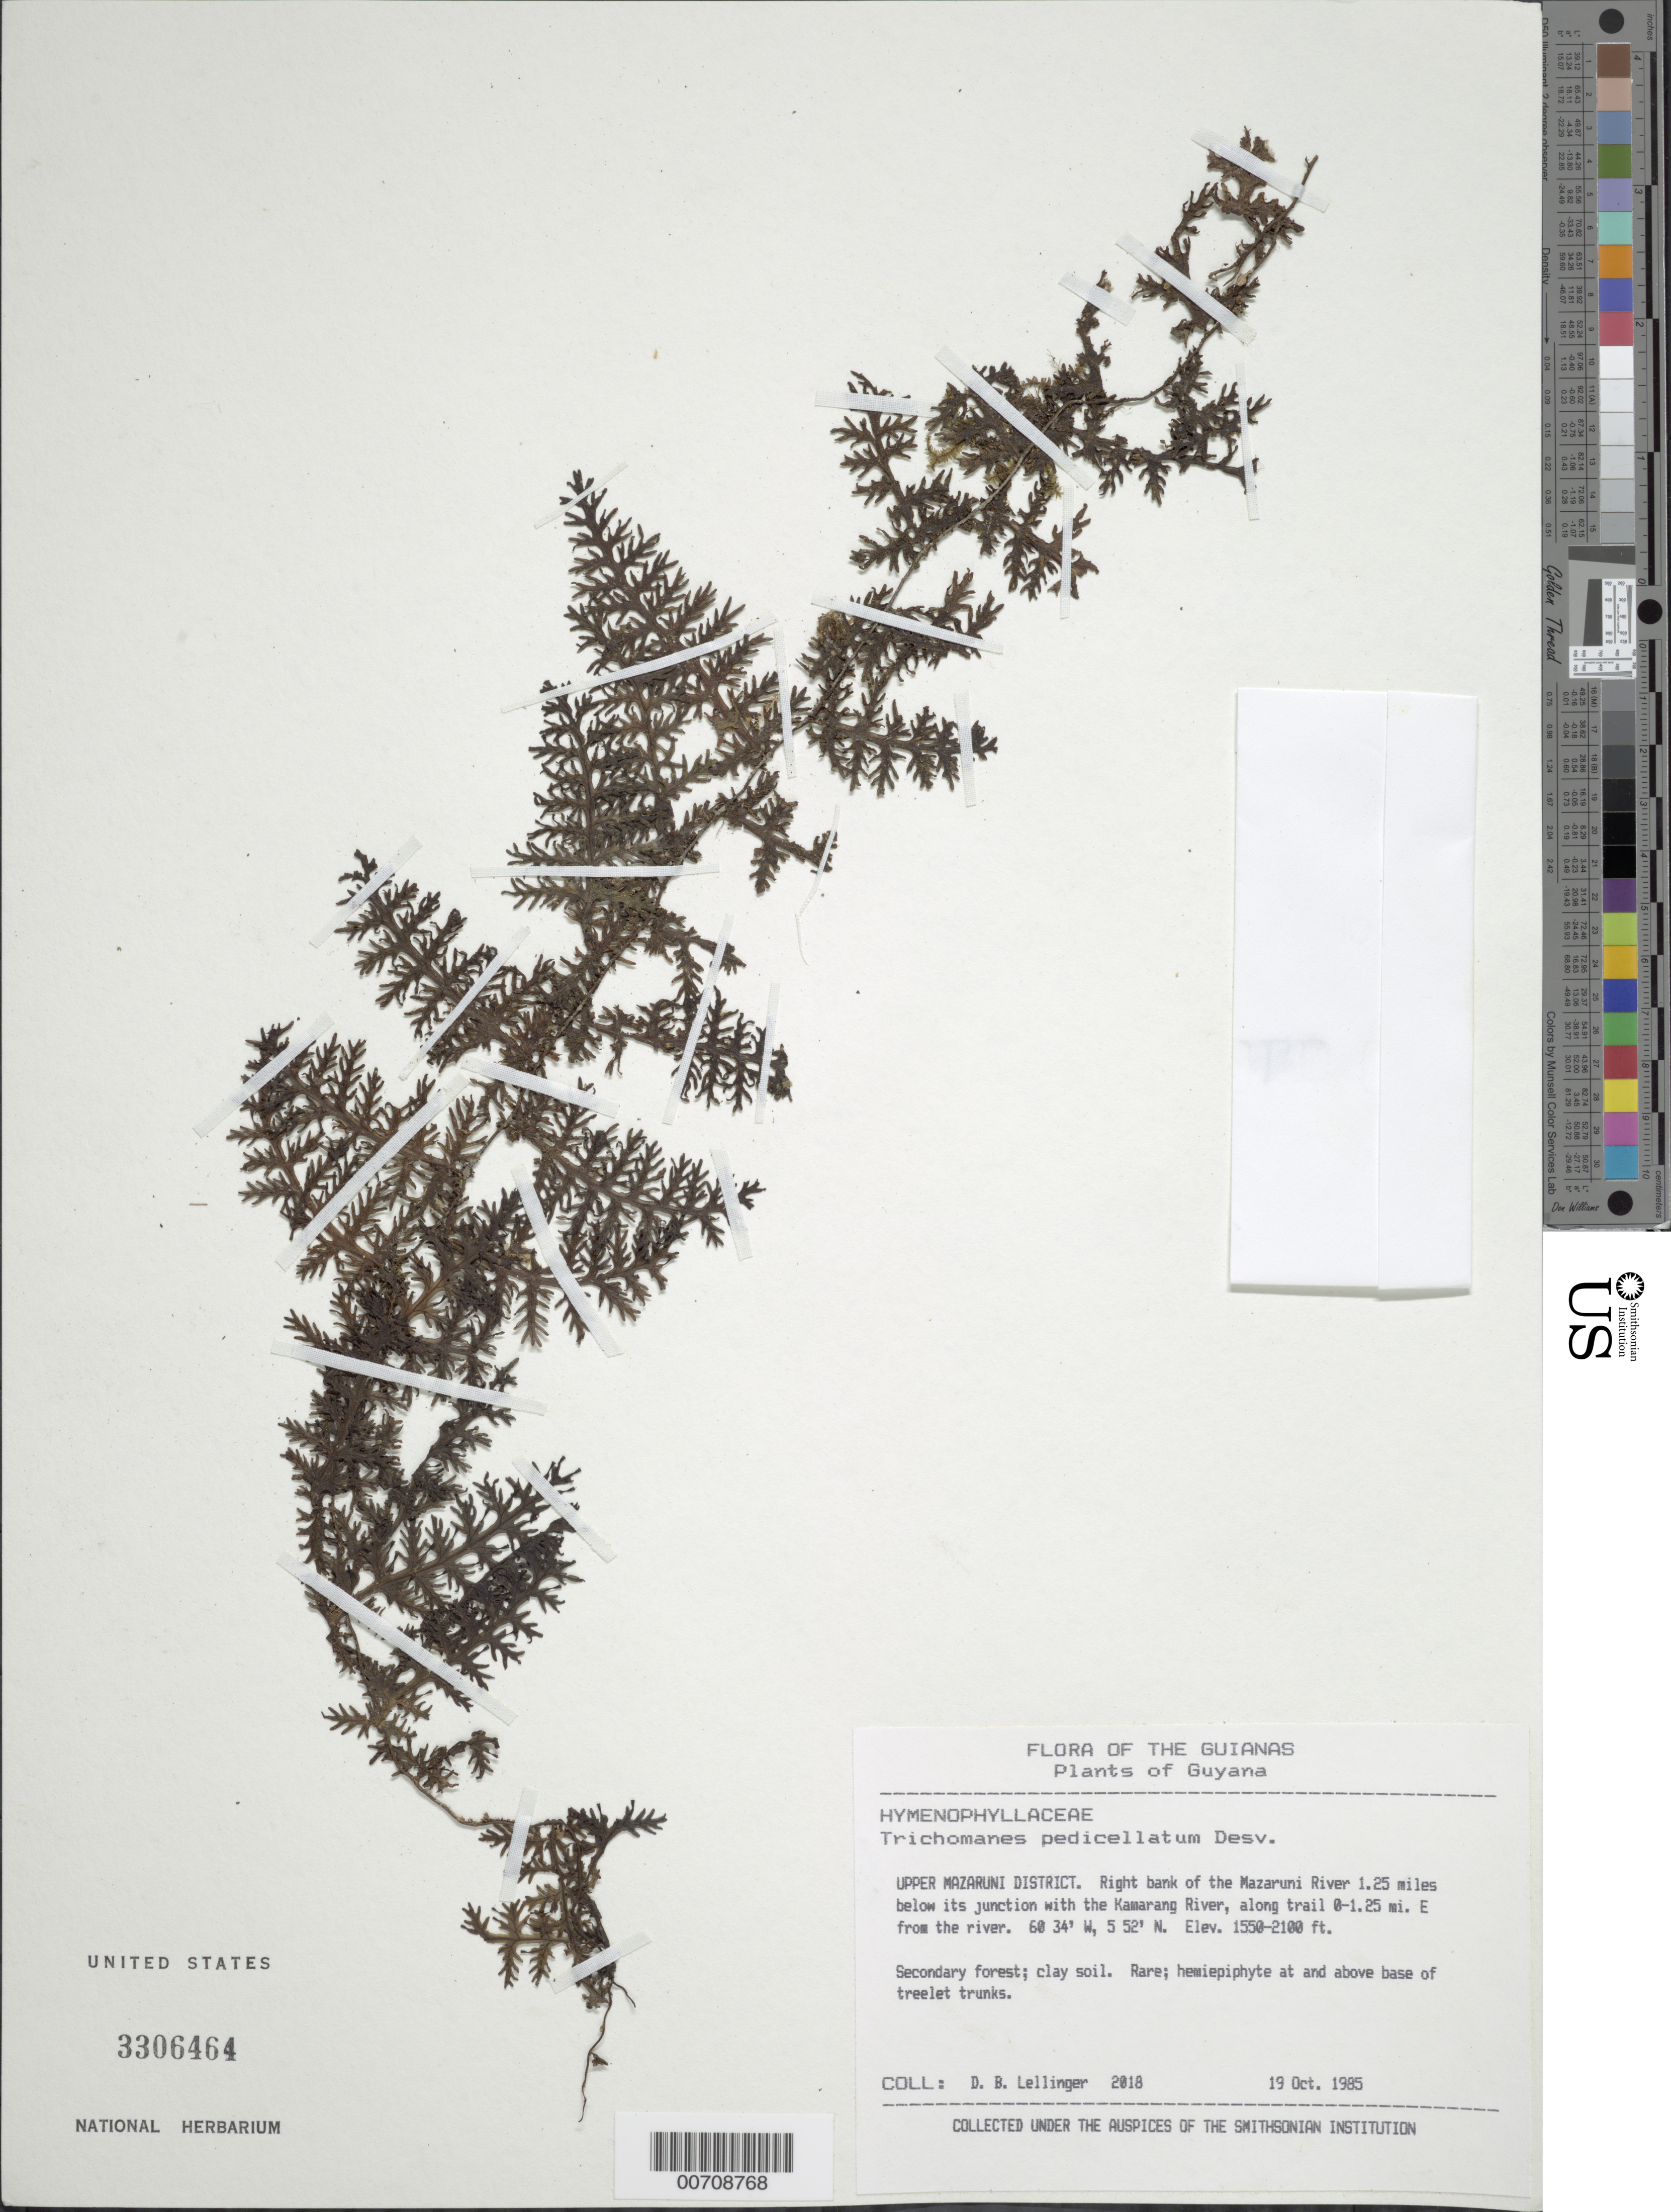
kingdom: Plantae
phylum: Tracheophyta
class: Polypodiopsida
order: Hymenophyllales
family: Hymenophyllaceae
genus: Trichomanes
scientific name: Trichomanes pedicellatum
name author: Desv.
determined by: Lellinger, David B., (BOT), Smithsonian Institution - National Museum of Natural History (UNITED STATES)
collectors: D. B. Lellinger & H. Robinson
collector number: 2018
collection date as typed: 19 October 1985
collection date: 1985-10-19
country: Guyana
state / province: Cuyuni-Mazaruni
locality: Along trail 0-2 km E from right bank Mazaruni R., 2 km below junction with Kamarang R.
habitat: Secondary forest, clay soil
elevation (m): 465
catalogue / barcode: US 3306464